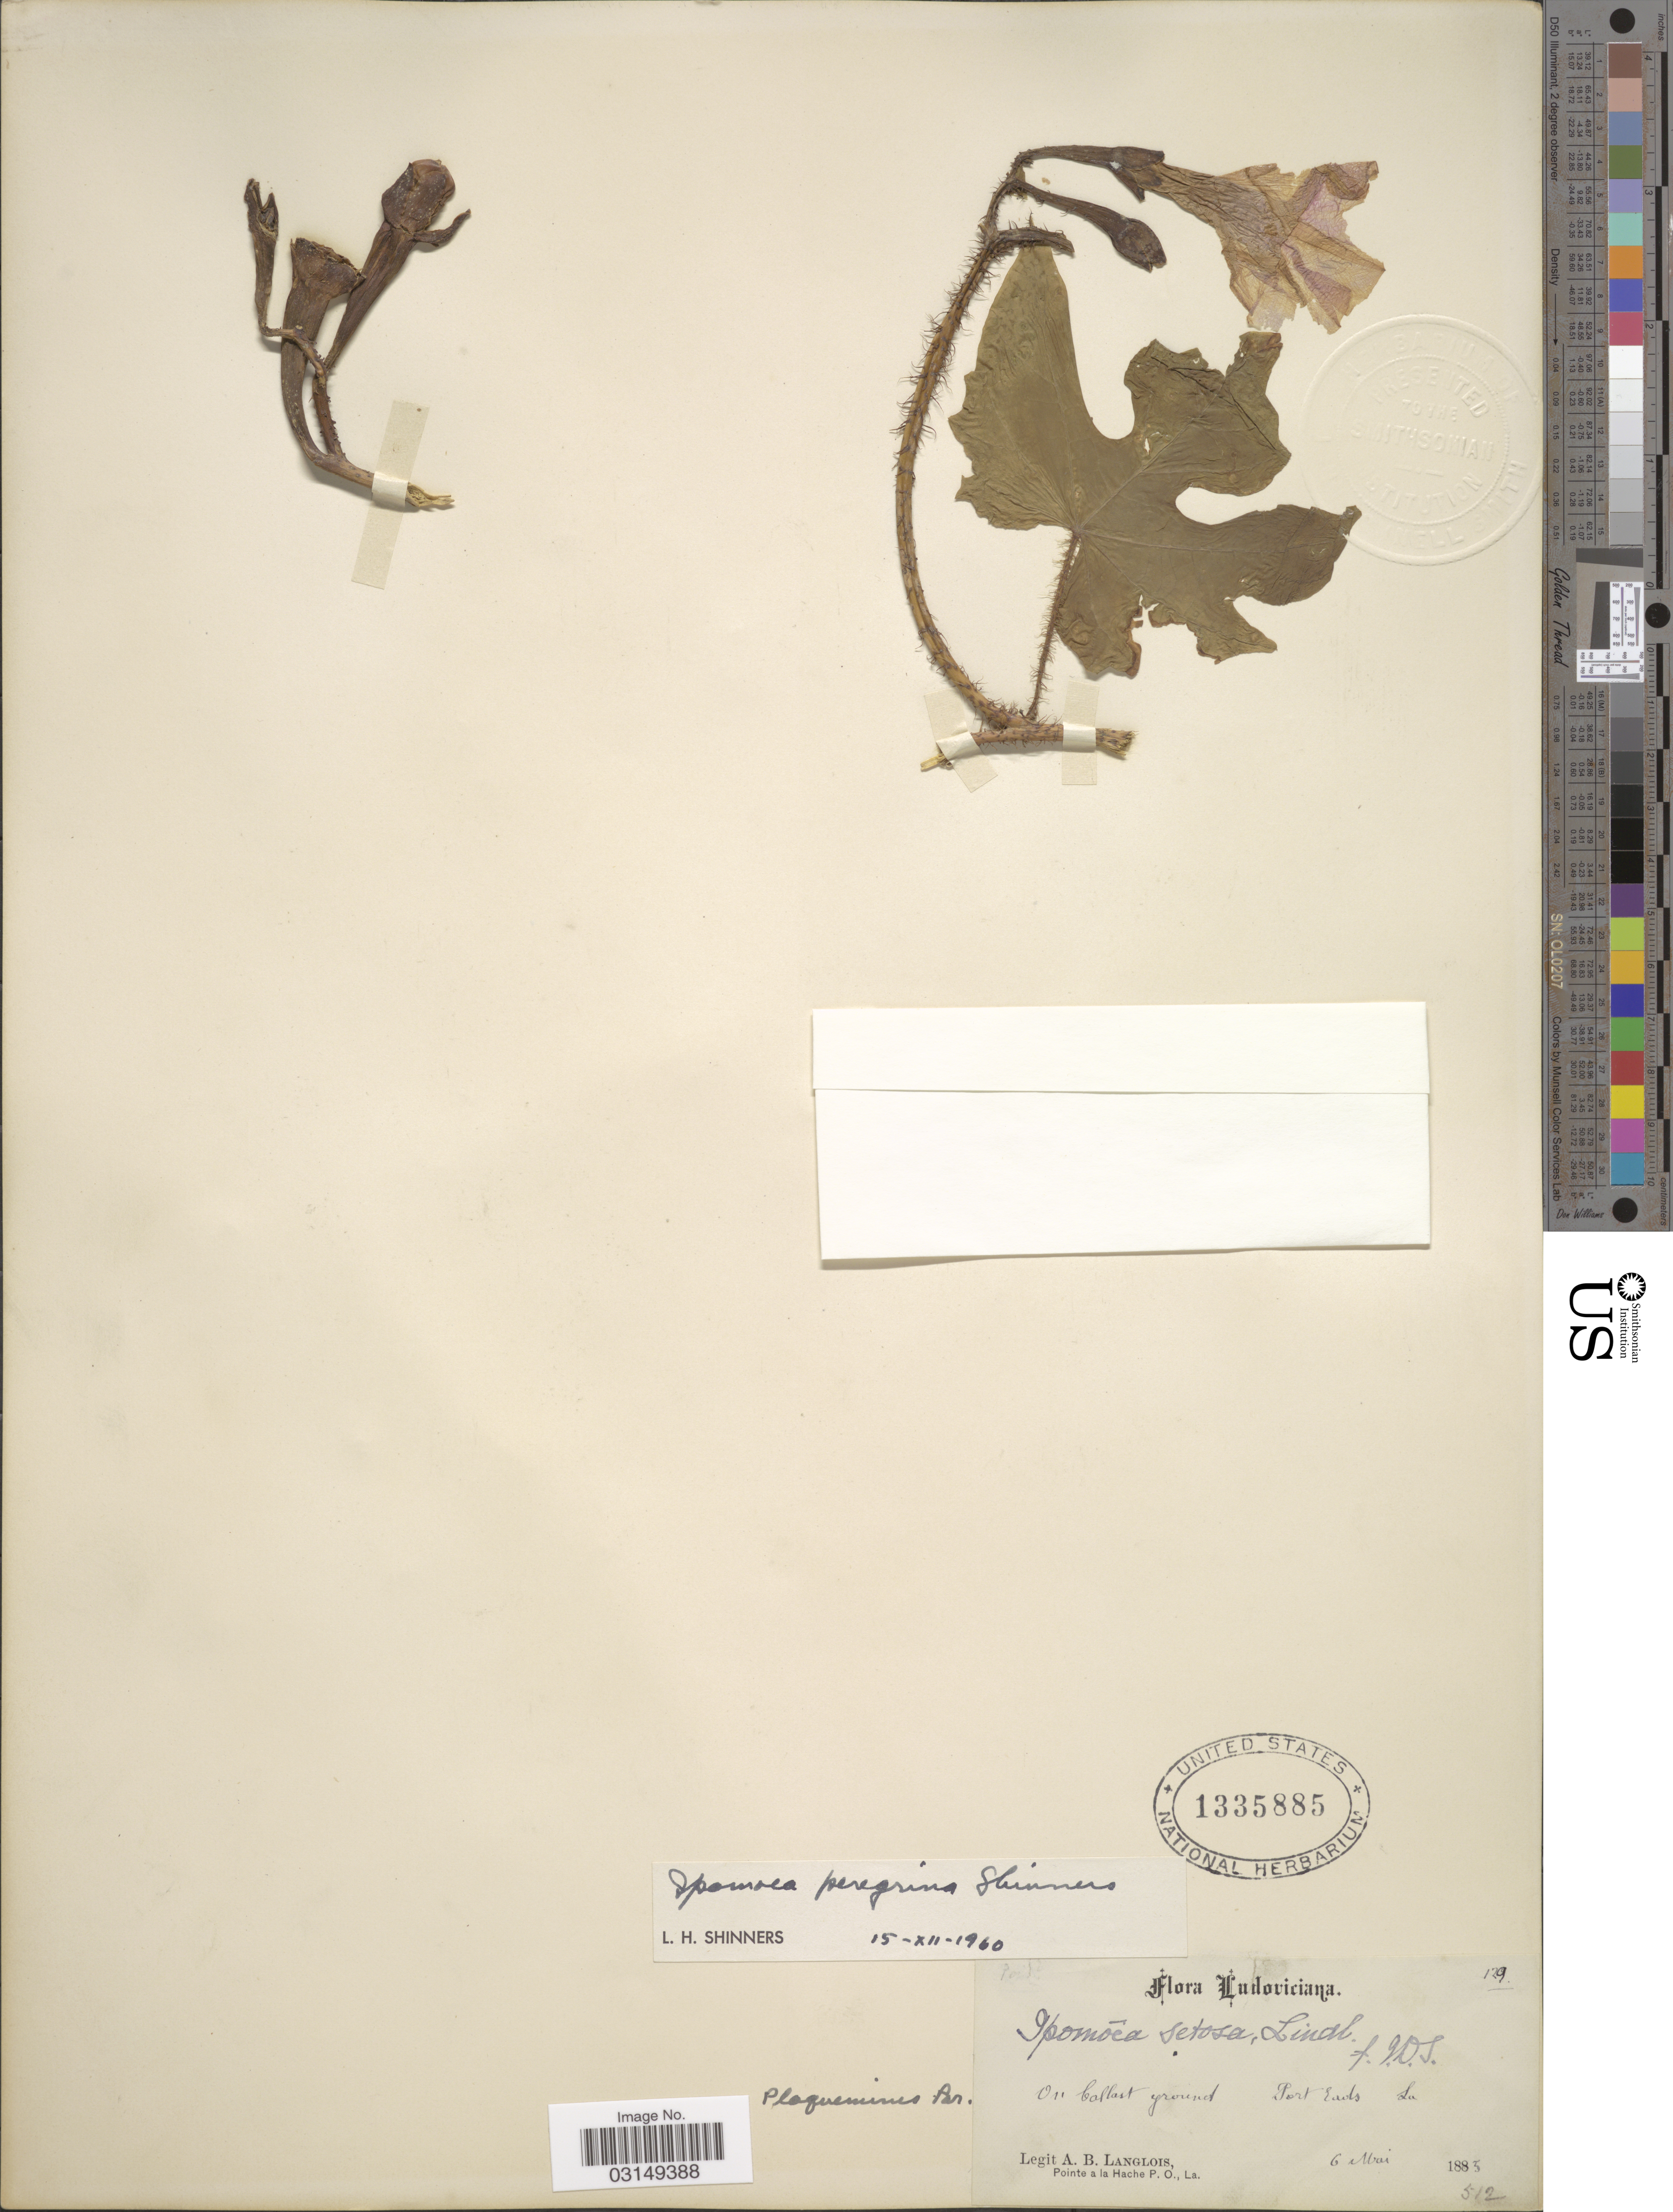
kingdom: Plantae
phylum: Tracheophyta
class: Magnoliopsida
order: Solanales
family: Convolvulaceae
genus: Ipomoea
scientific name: Ipomoea setosa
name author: Ker Gawl.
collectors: A. Langlois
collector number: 129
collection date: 1885-05-06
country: United States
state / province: Louisiana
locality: Ludoviciana. Port Eads.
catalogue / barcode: US 1335885